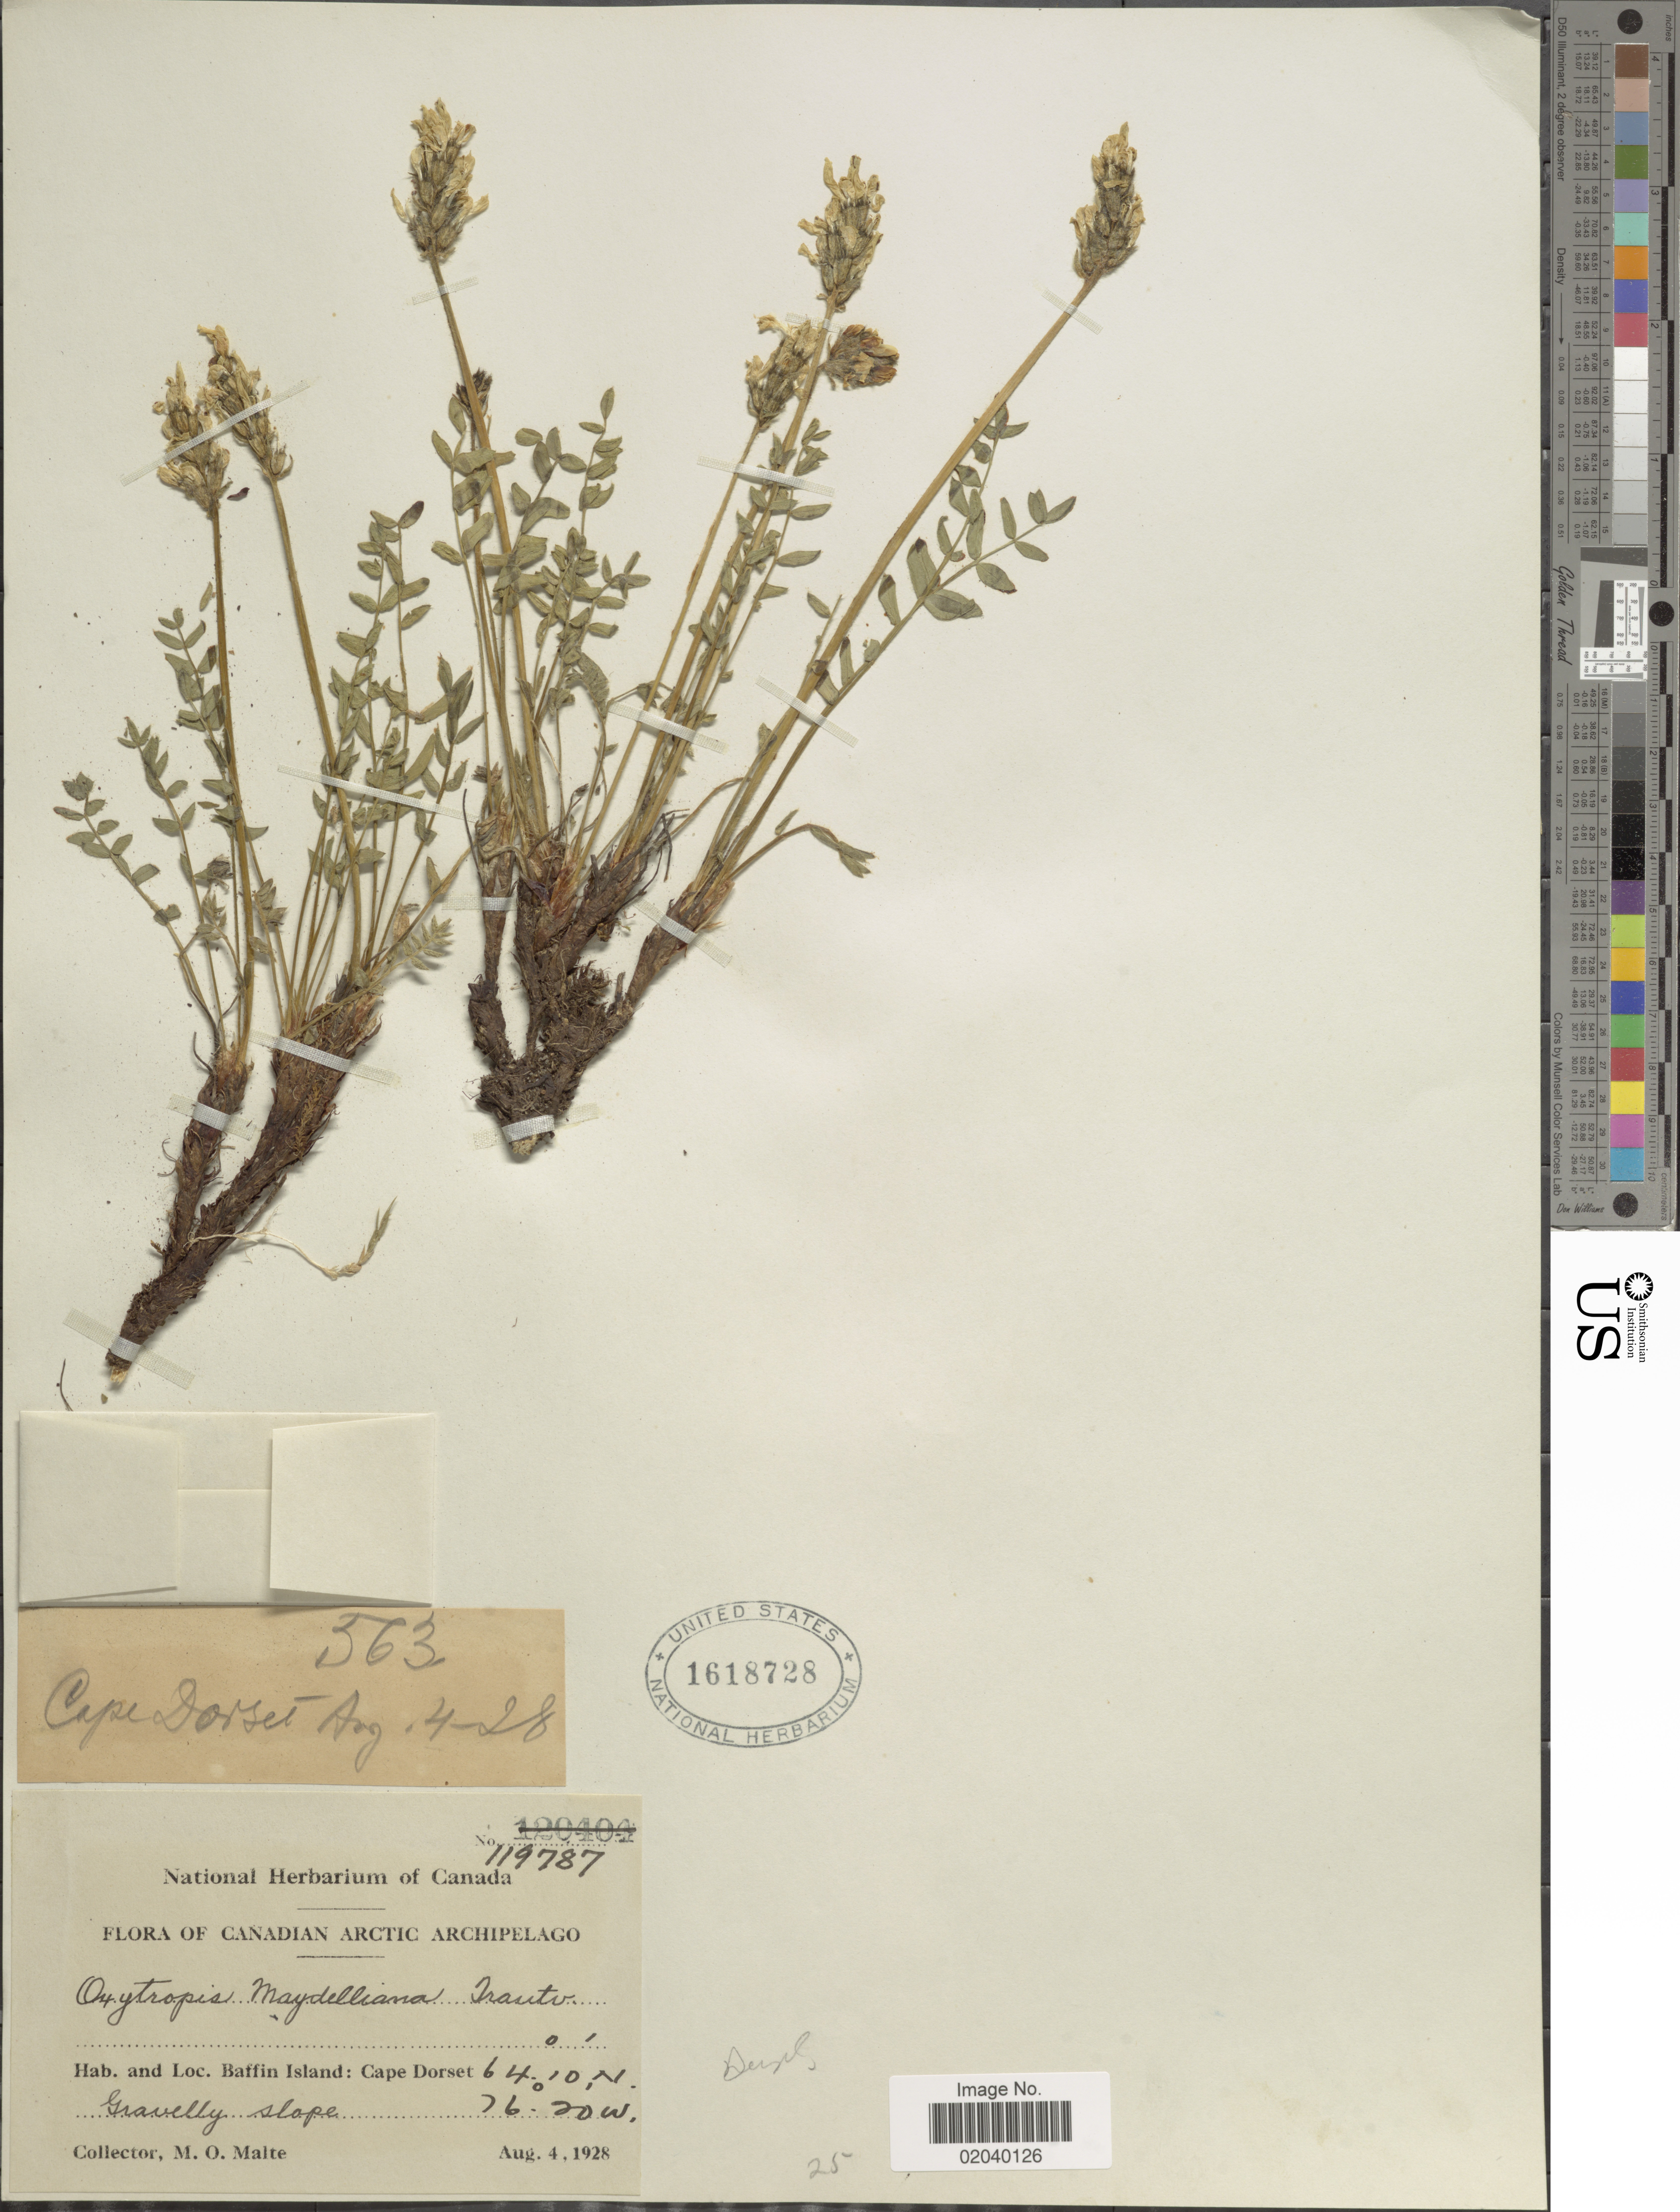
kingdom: Plantae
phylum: Tracheophyta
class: Magnoliopsida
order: Fabales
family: Fabaceae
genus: Oxytropis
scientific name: Oxytropis maydelliana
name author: Trautv.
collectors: M. O. Malte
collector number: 119787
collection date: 1928-08-04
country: Canada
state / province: Nunavut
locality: Canadian Arctic Archipelago, Baffin Island: Cape Dorset, Gravelly slope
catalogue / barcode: US 1618728